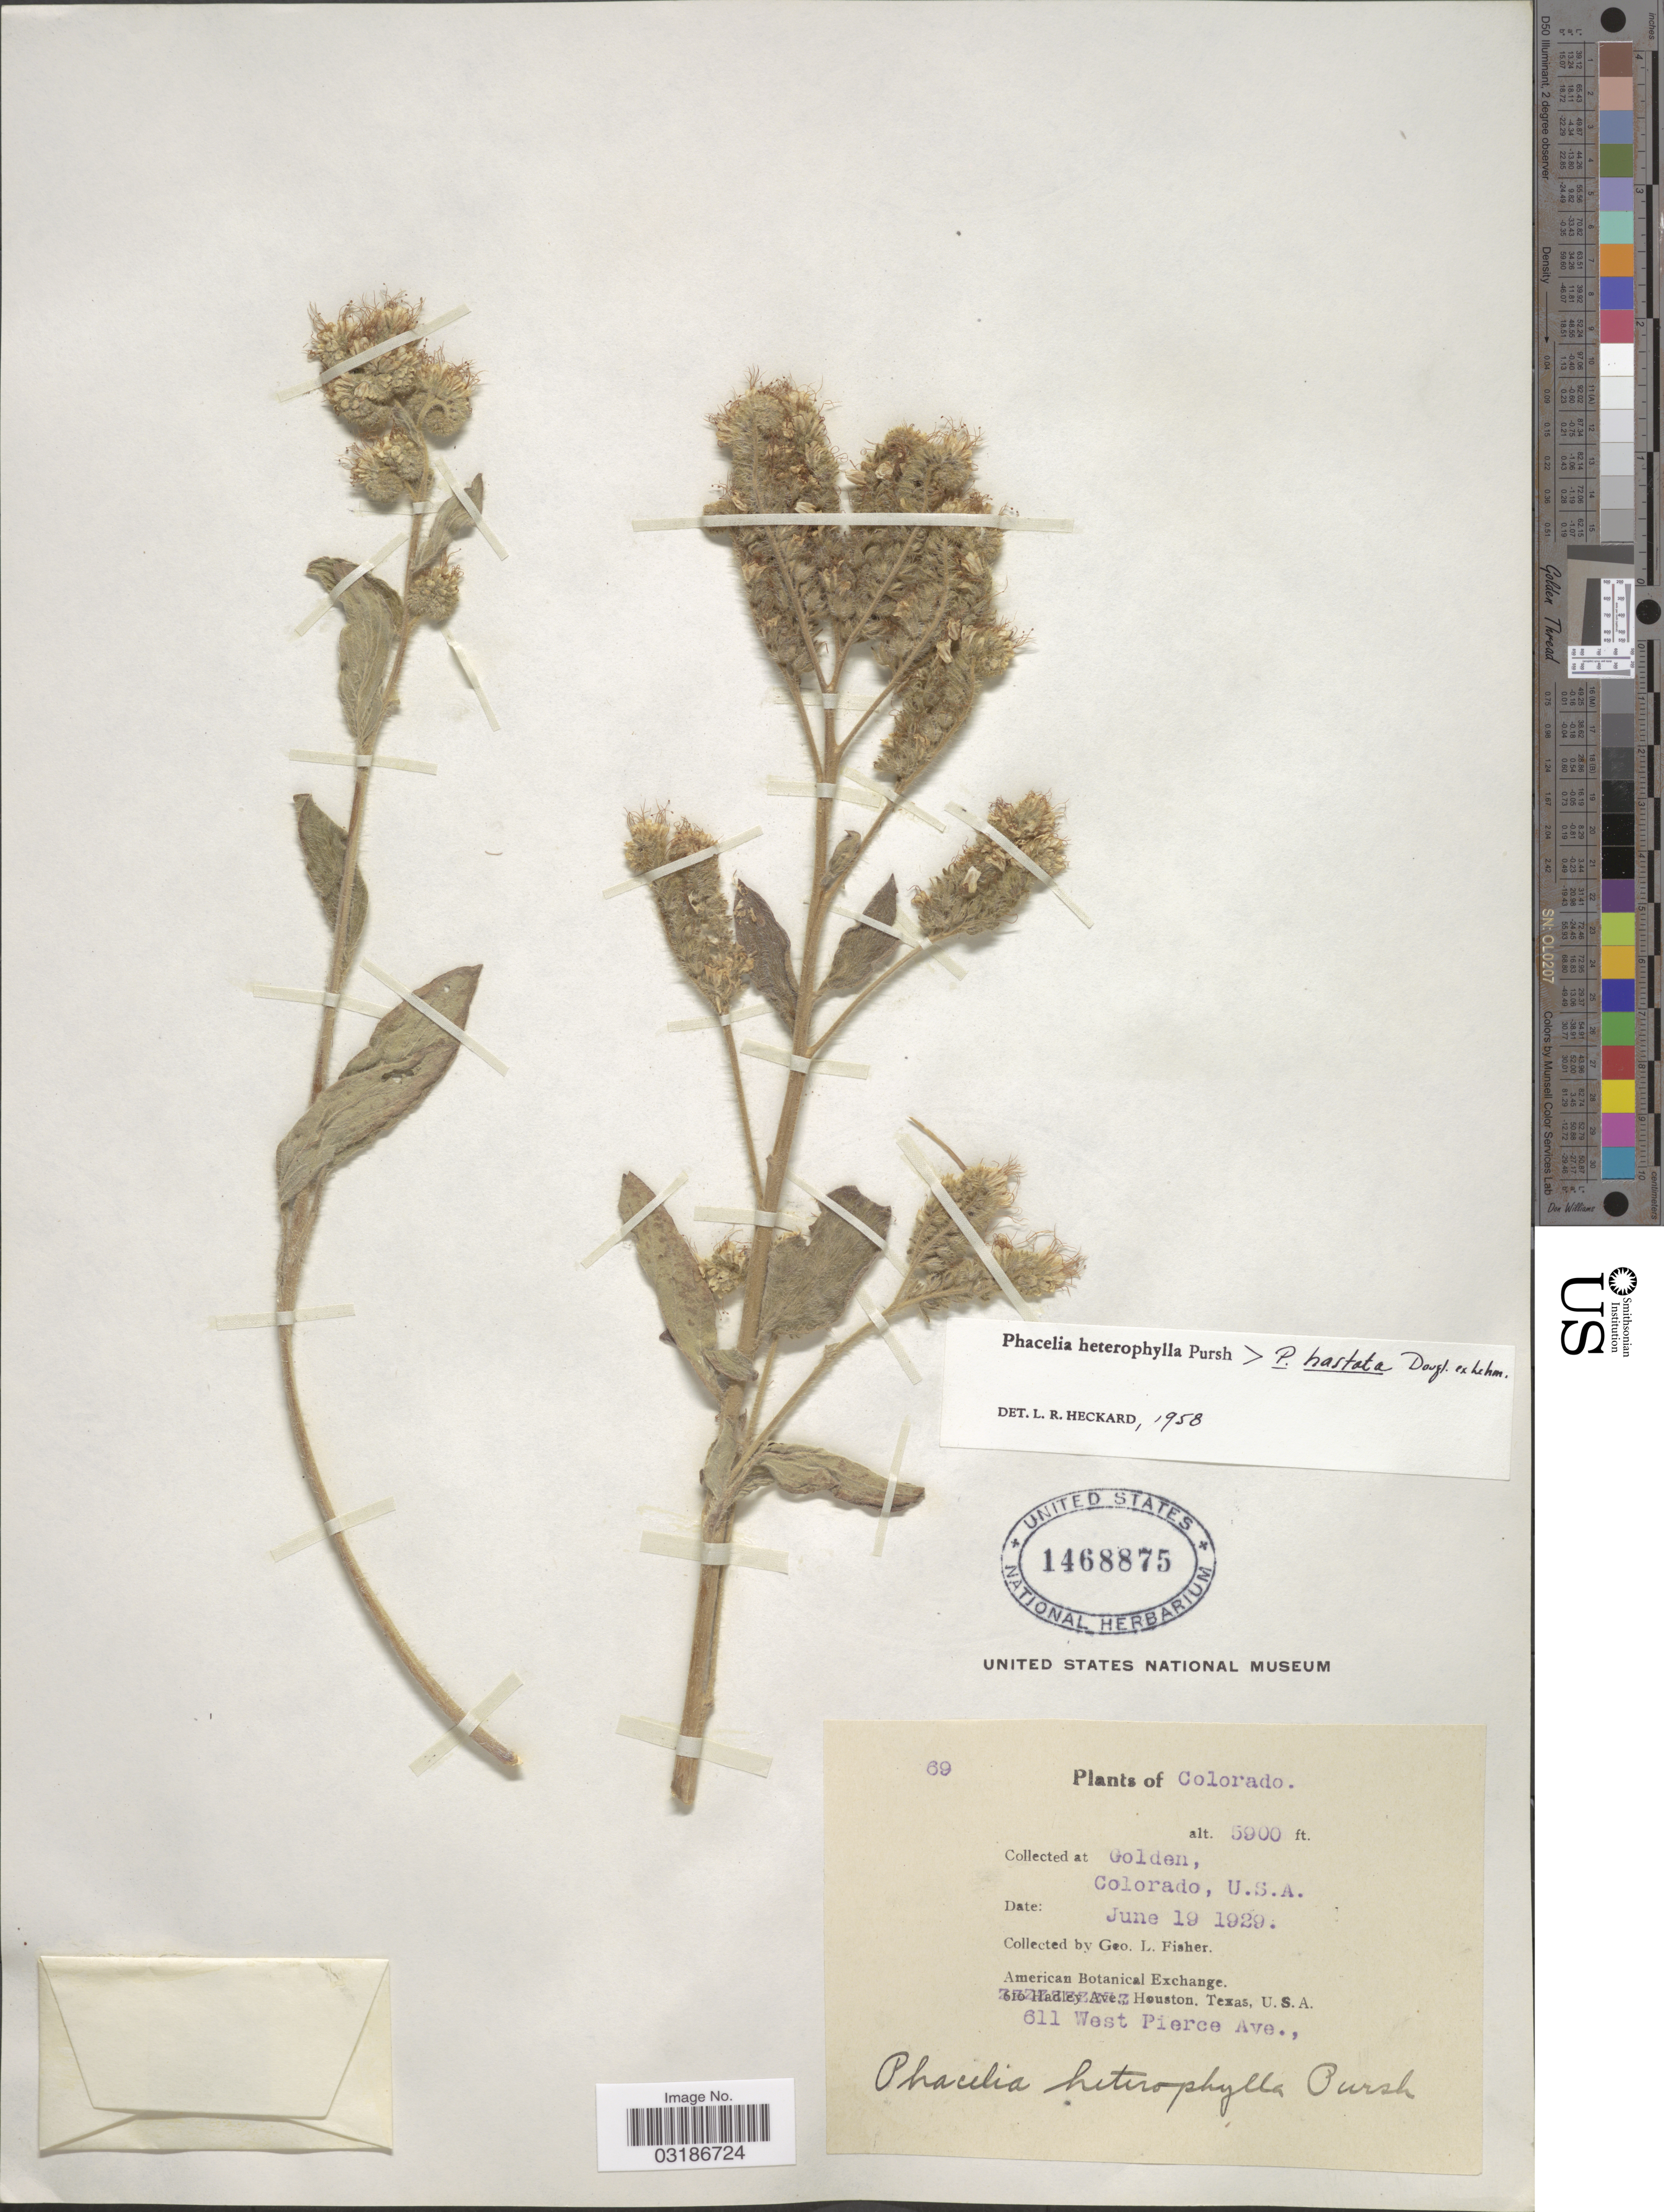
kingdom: Plantae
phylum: Tracheophyta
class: Magnoliopsida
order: Boraginales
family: Hydrophyllaceae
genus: Phacelia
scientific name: Phacelia heterophylla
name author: Pursh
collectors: G. L. Fisher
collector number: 69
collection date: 1929-06-19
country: United States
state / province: Colorado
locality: Golden.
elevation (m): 1798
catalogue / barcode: US 1468875